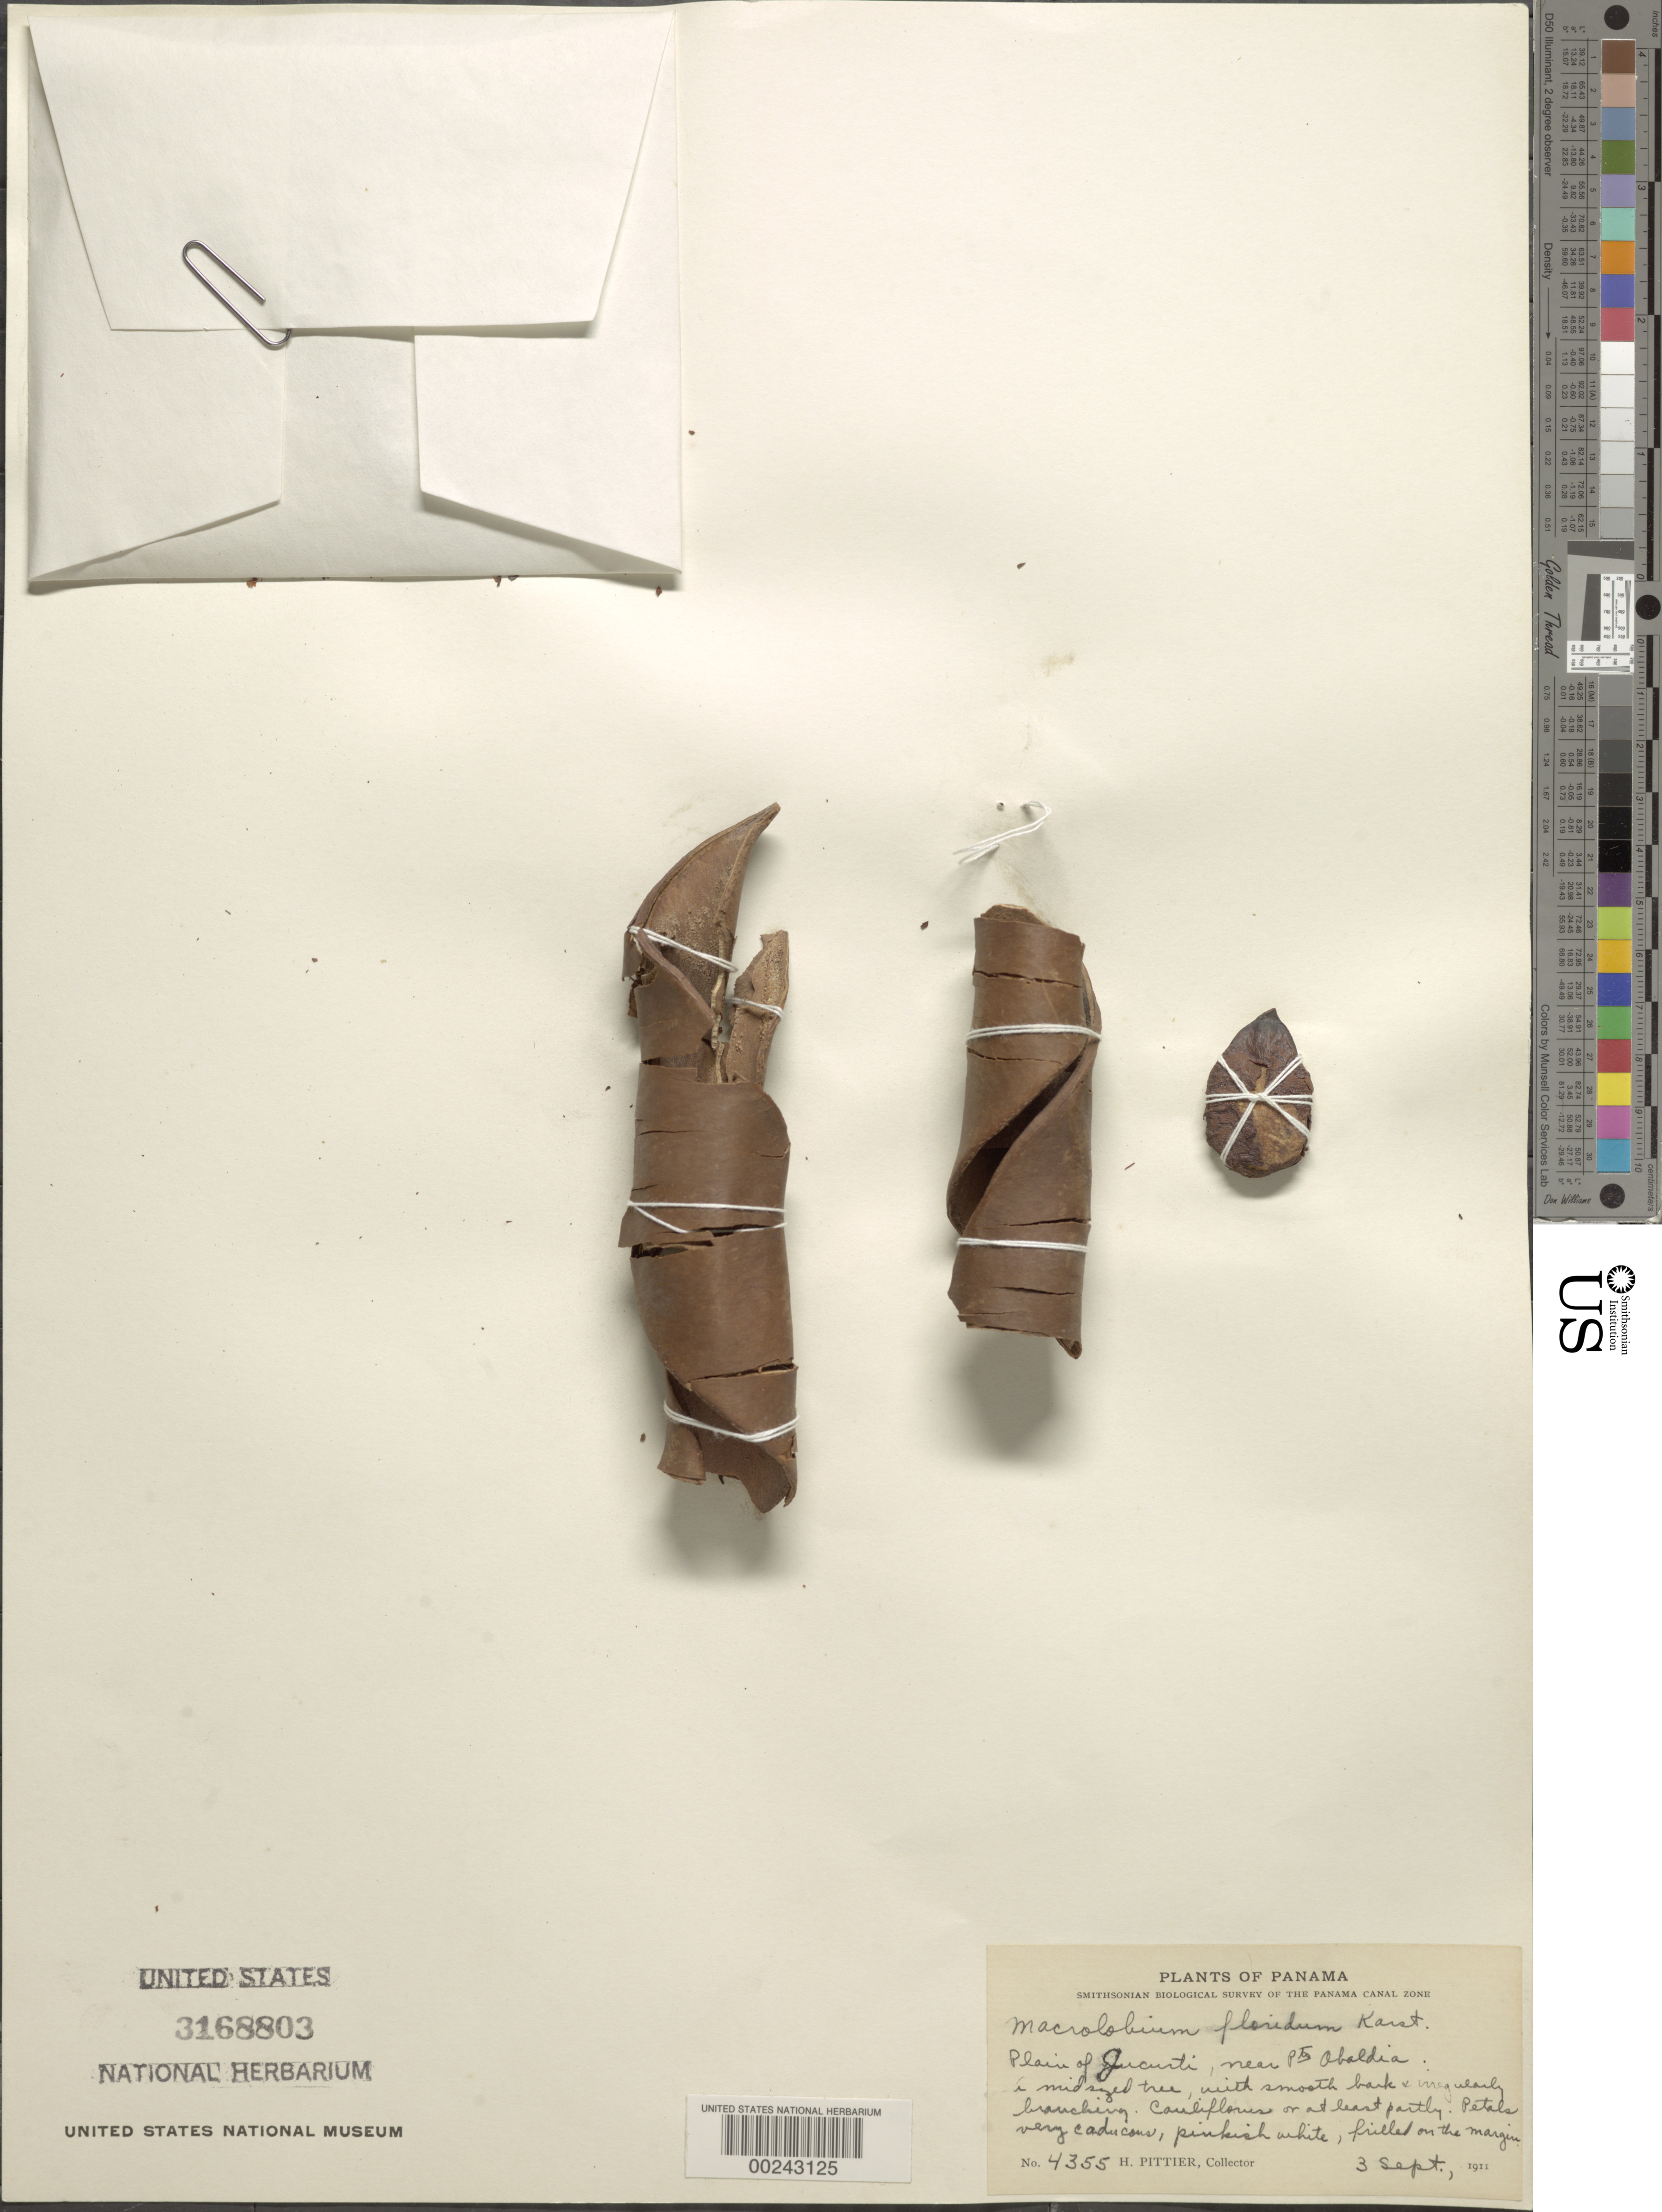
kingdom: Plantae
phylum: Tracheophyta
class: Magnoliopsida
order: Fabales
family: Fabaceae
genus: Macrolobium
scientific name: Macrolobium modicopetalum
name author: Schery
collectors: H. F. Pittier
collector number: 4355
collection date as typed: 03 Sep 1911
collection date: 1911-09-03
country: Panama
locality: Plain of Jucurti, near Puerto Obaldia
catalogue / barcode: US 3168803